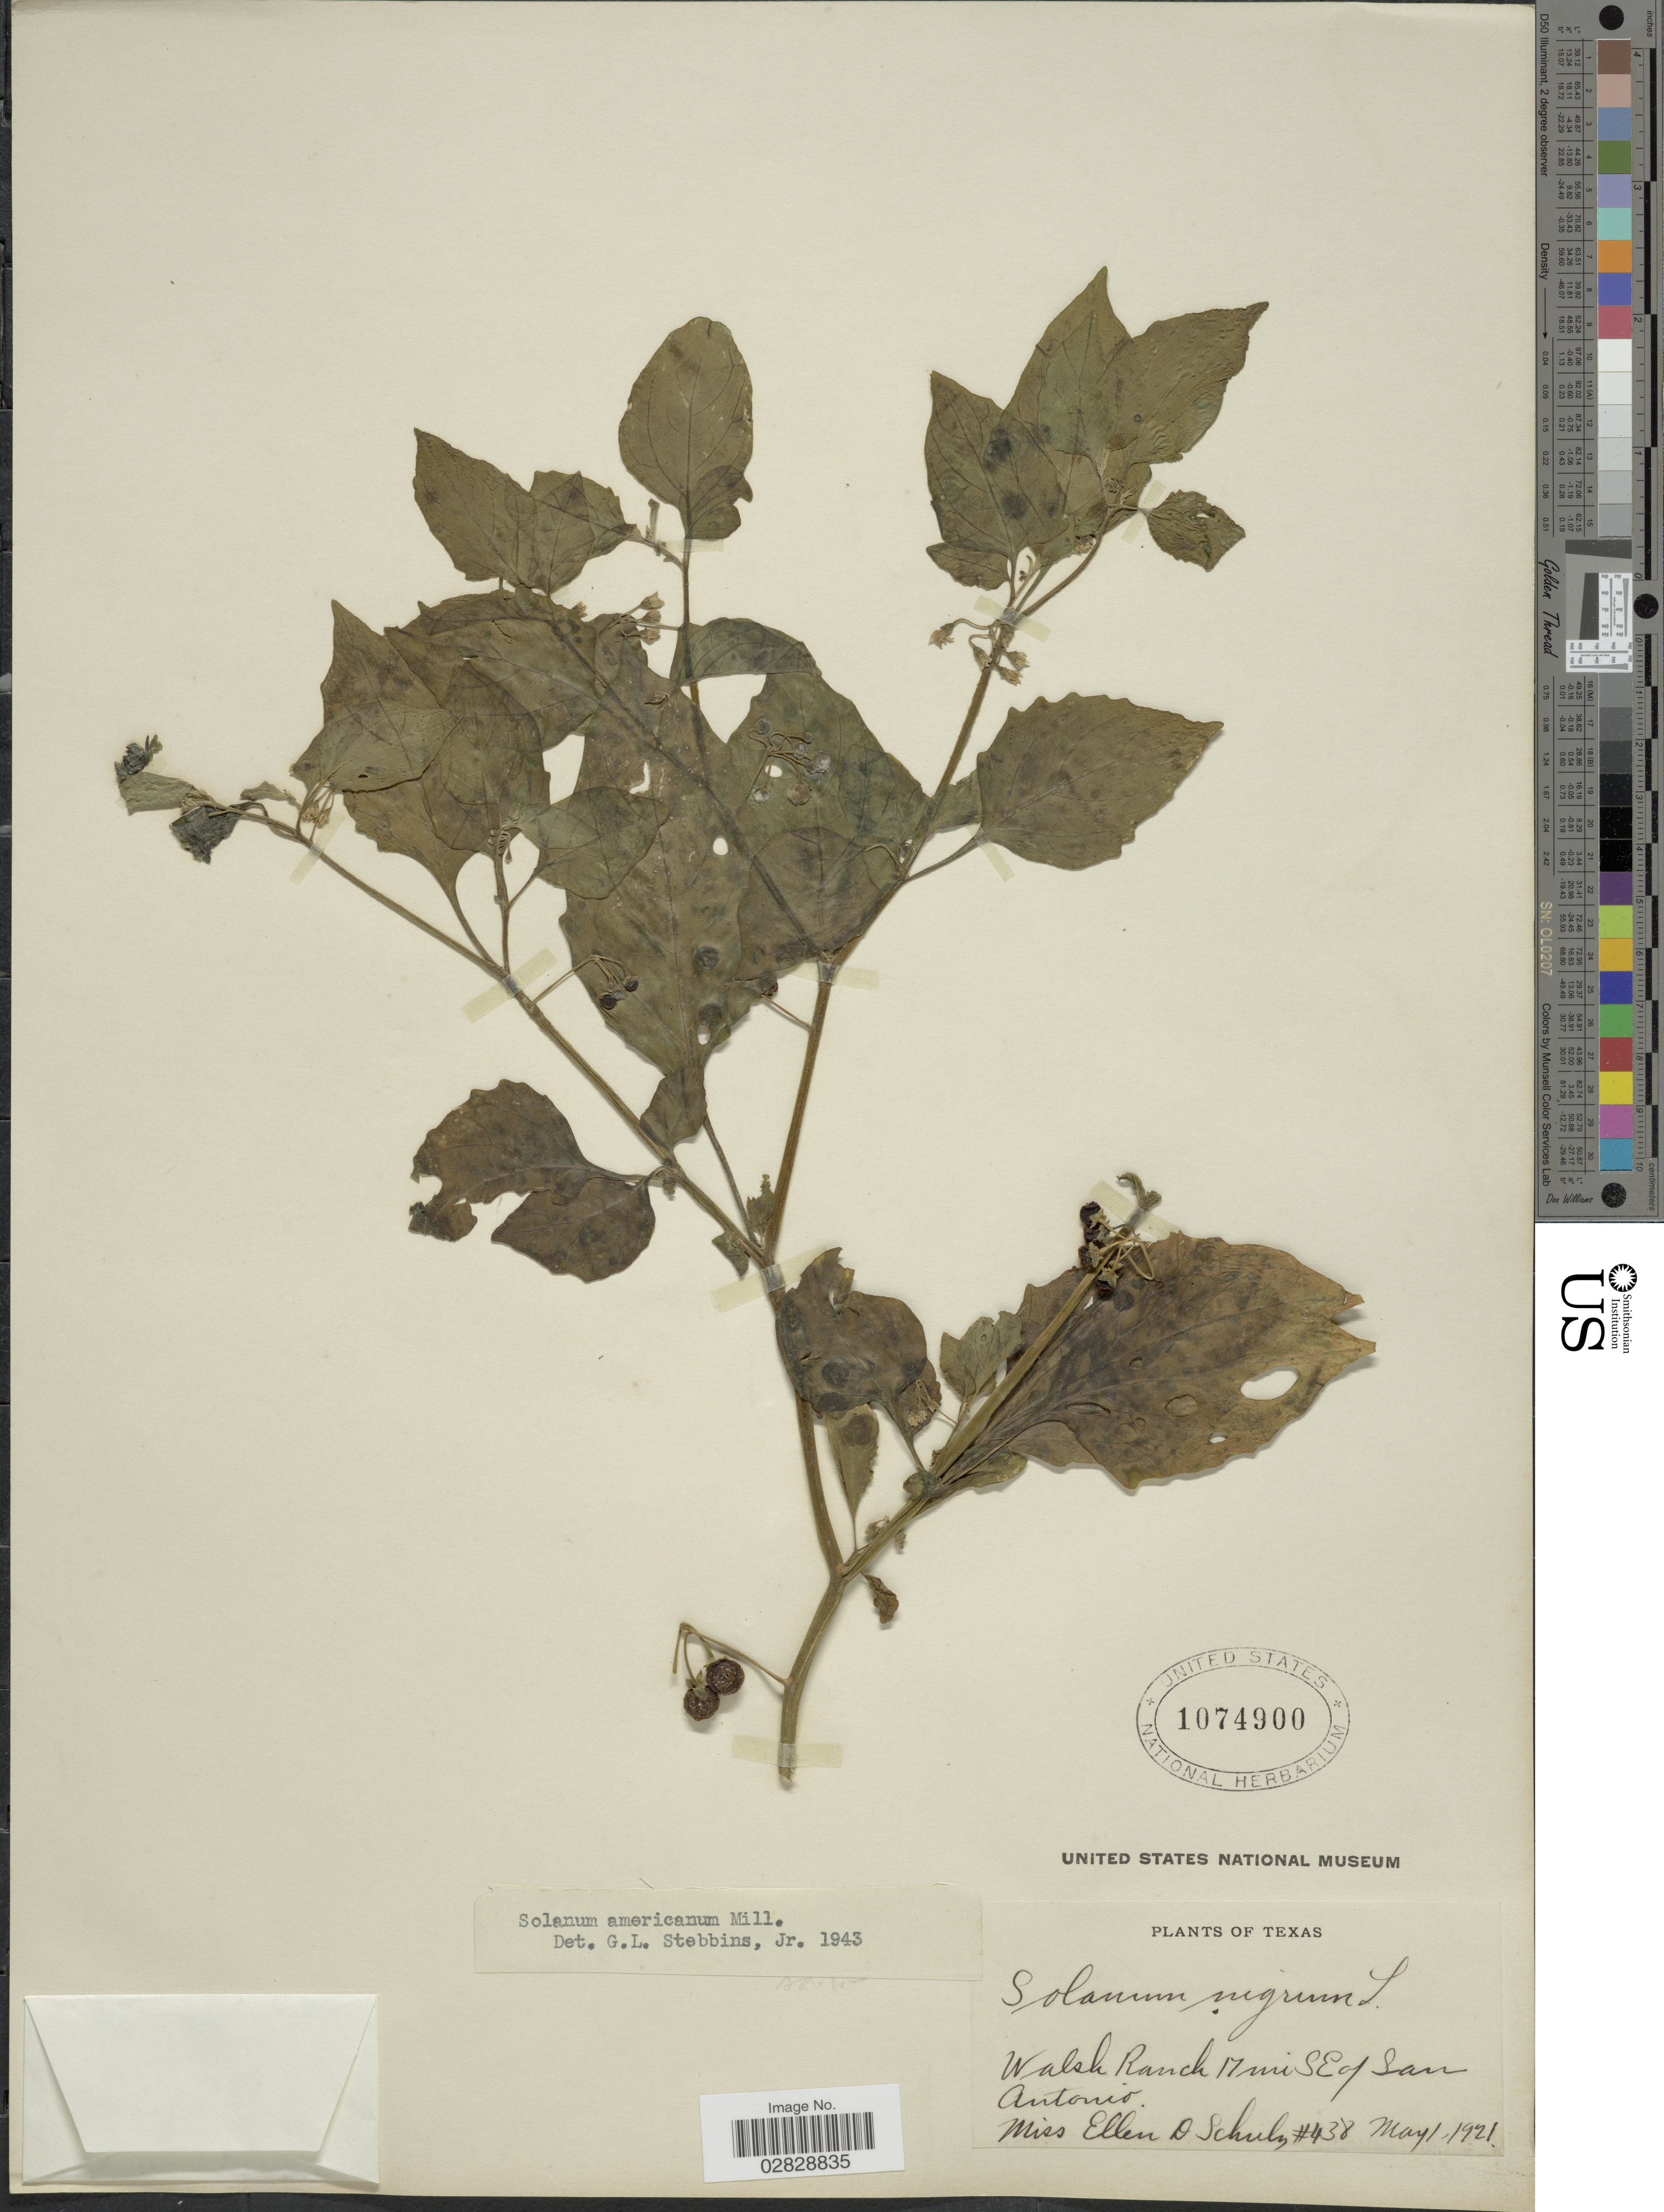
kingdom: Plantae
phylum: Tracheophyta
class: Magnoliopsida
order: Solanales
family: Solanaceae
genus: Solanum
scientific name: Solanum nigrescens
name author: M. Martens & Galeotti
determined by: Knapp, S. D.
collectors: E. D. Schulz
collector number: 438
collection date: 1921-05-01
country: United States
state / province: Texas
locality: Walsh Ranch 17 mi SE of San Antonio.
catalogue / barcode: US 1074900